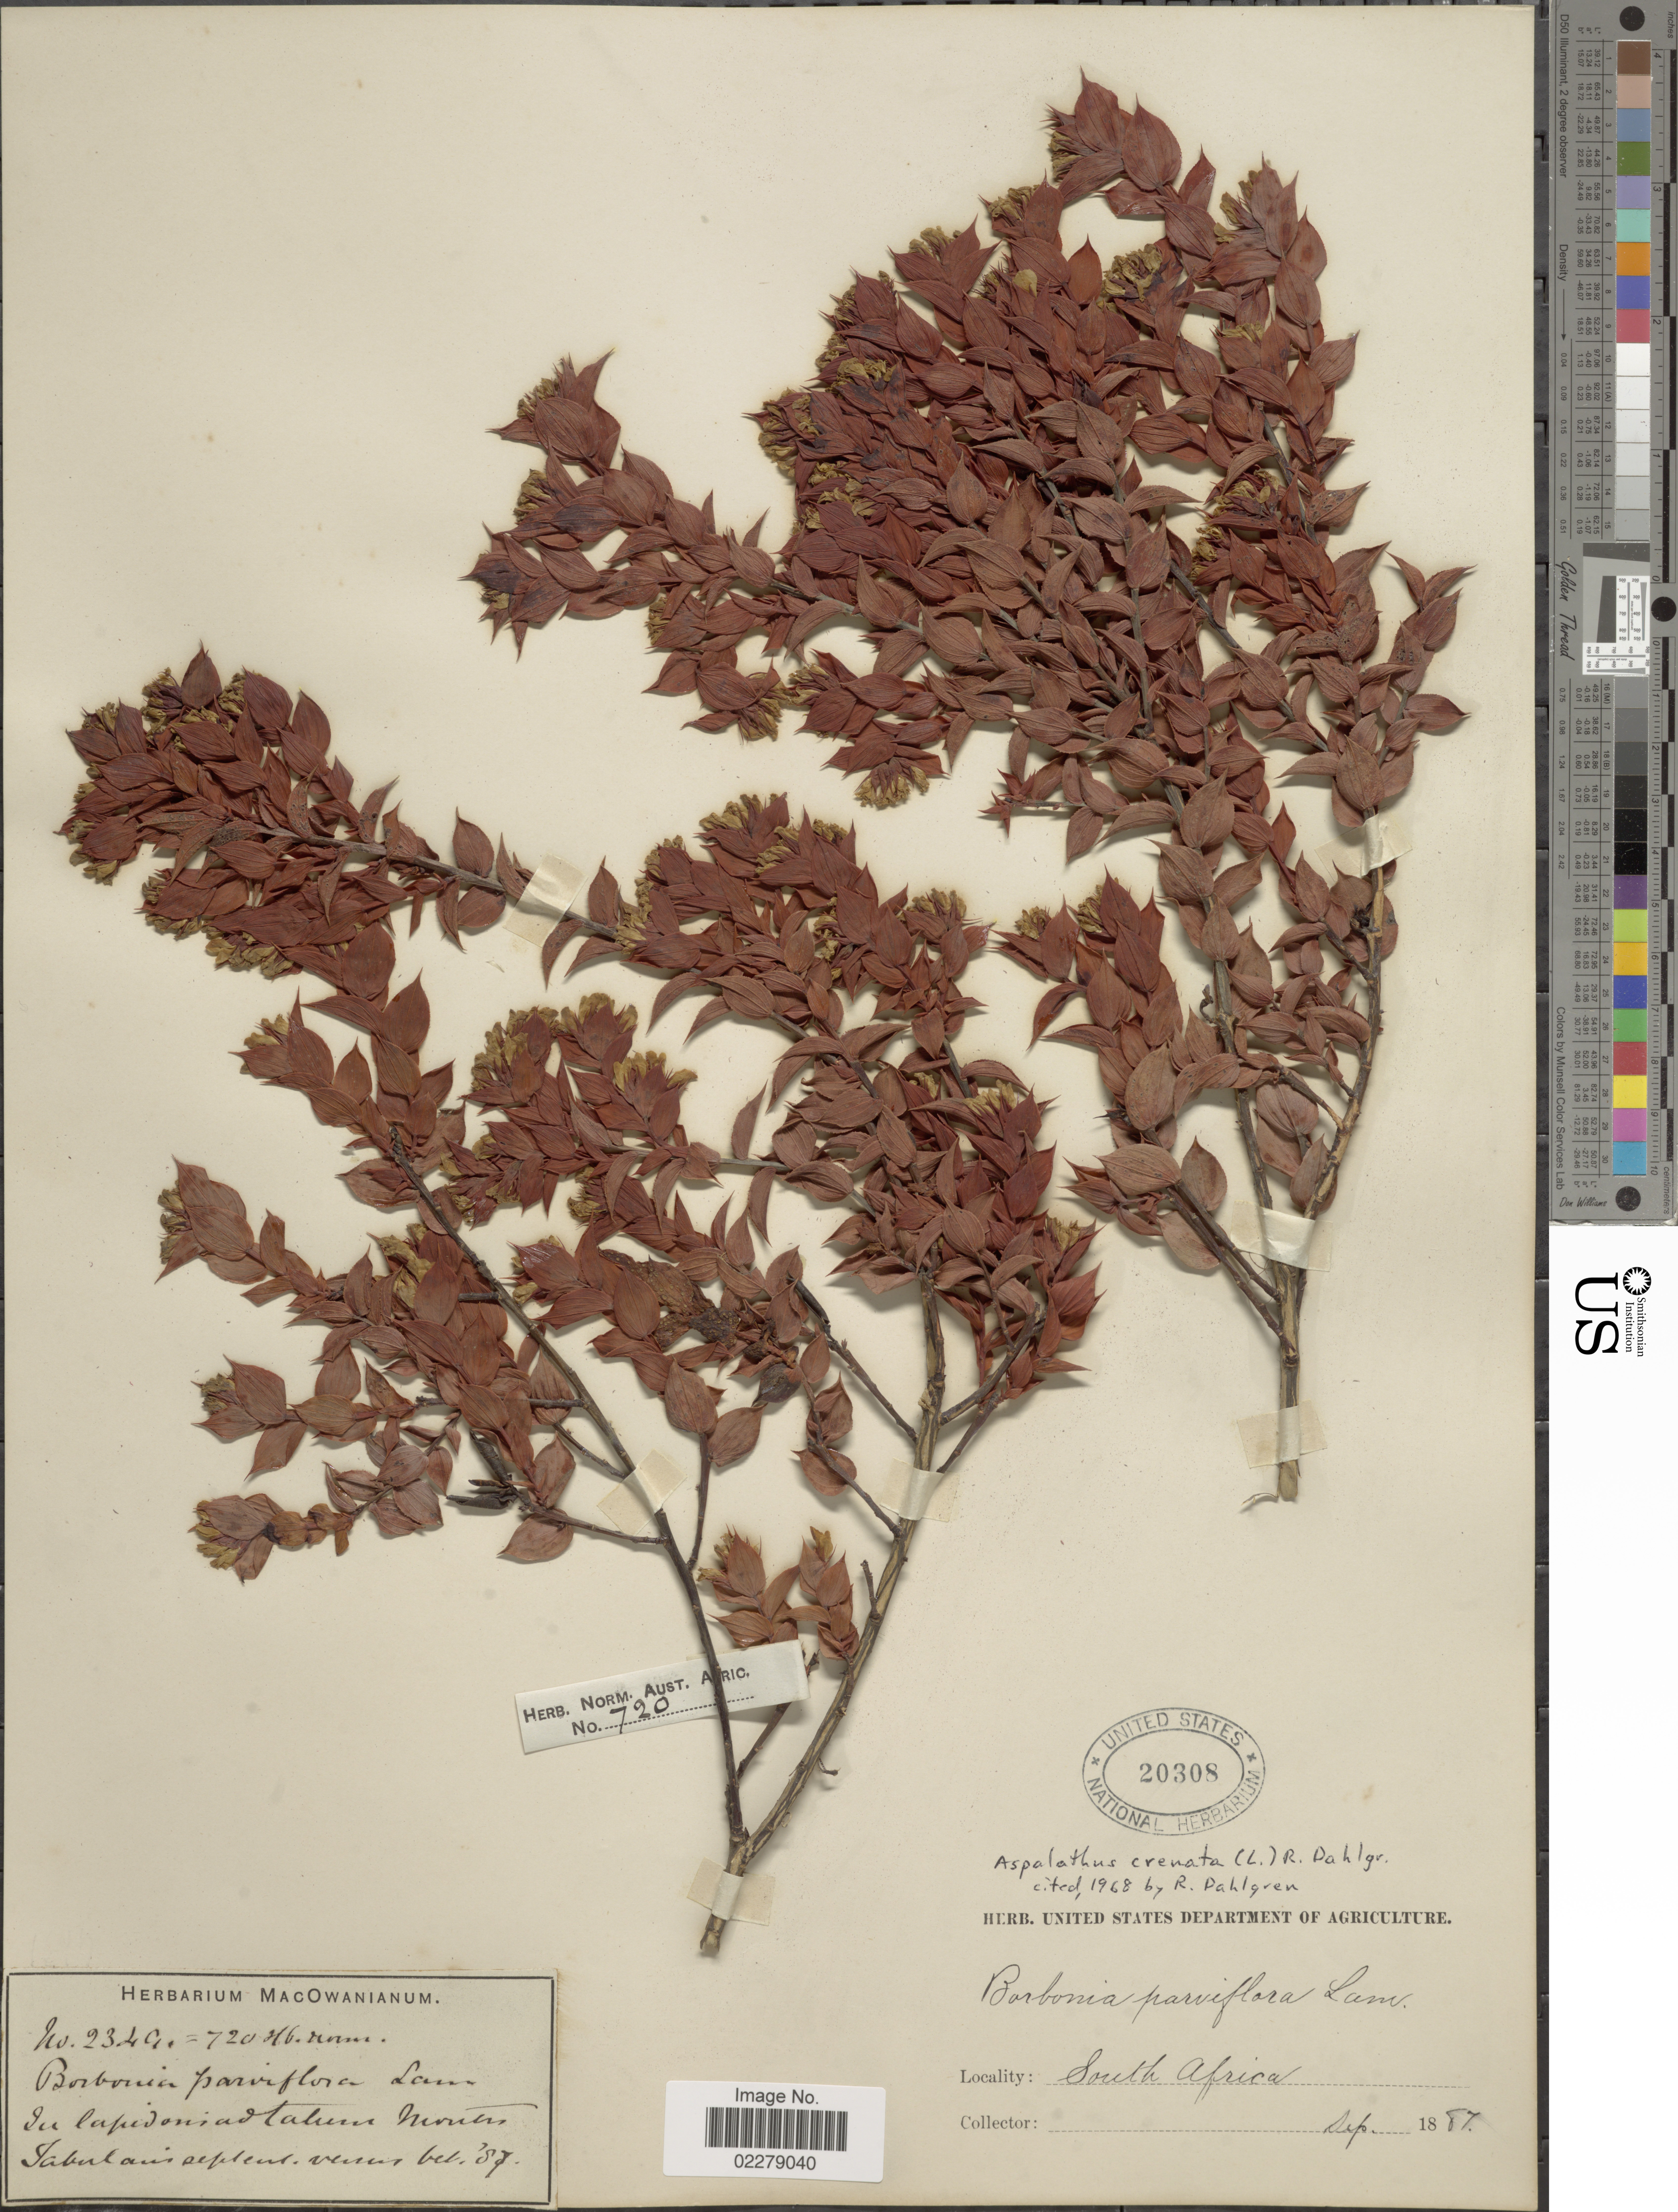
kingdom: Plantae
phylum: Tracheophyta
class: Magnoliopsida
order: Fabales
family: Fabaceae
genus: Aspalathus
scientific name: Aspalathus crenata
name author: (L.) R. Dahlgren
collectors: ex herb. MacOwanianum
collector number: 2349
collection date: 1887-09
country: South Africa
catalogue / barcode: US 20308